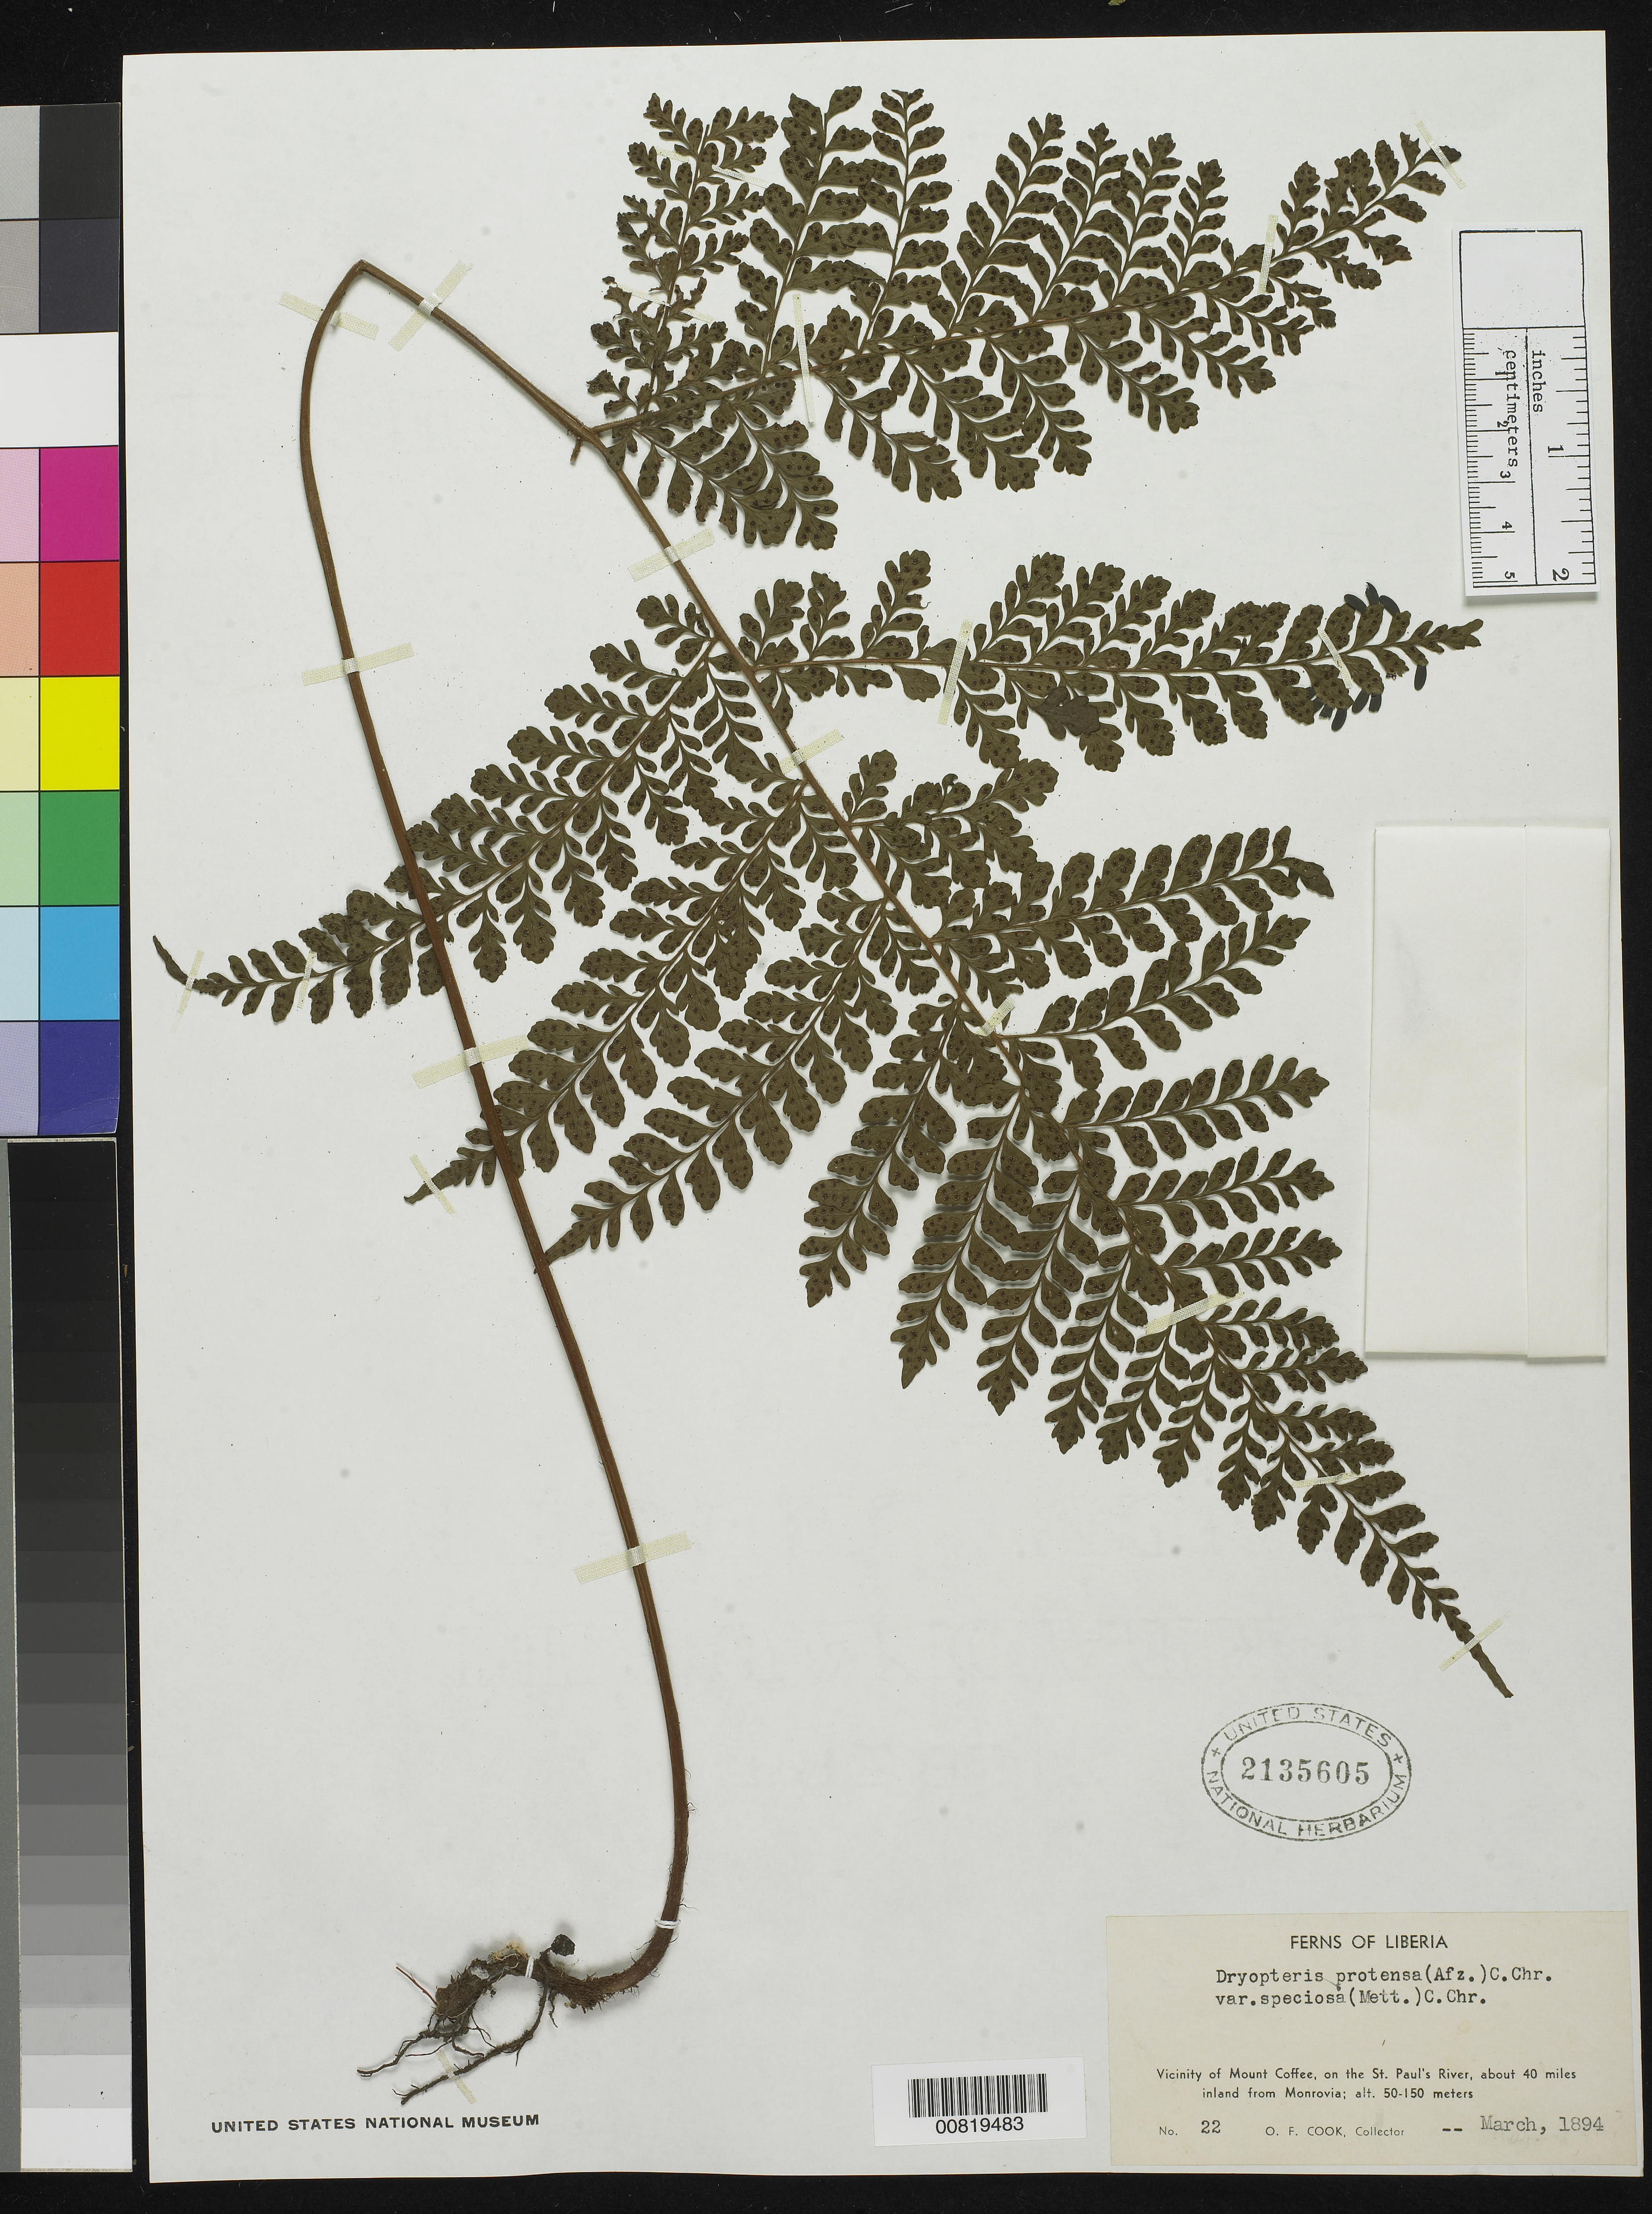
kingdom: Plantae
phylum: Tracheophyta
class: Polypodiopsida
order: Polypodiales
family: Tectariaceae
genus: Triplophyllum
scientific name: Triplophyllum speciosum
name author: (Mett. ex Kuhn)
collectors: O. F. Cook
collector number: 22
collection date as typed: Mar 1894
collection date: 1894-03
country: Liberia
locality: Vicinity of Mt. Coffee, on the St. Paul's River, about 40 miles inland from Monrovia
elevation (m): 50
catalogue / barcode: US 2135605